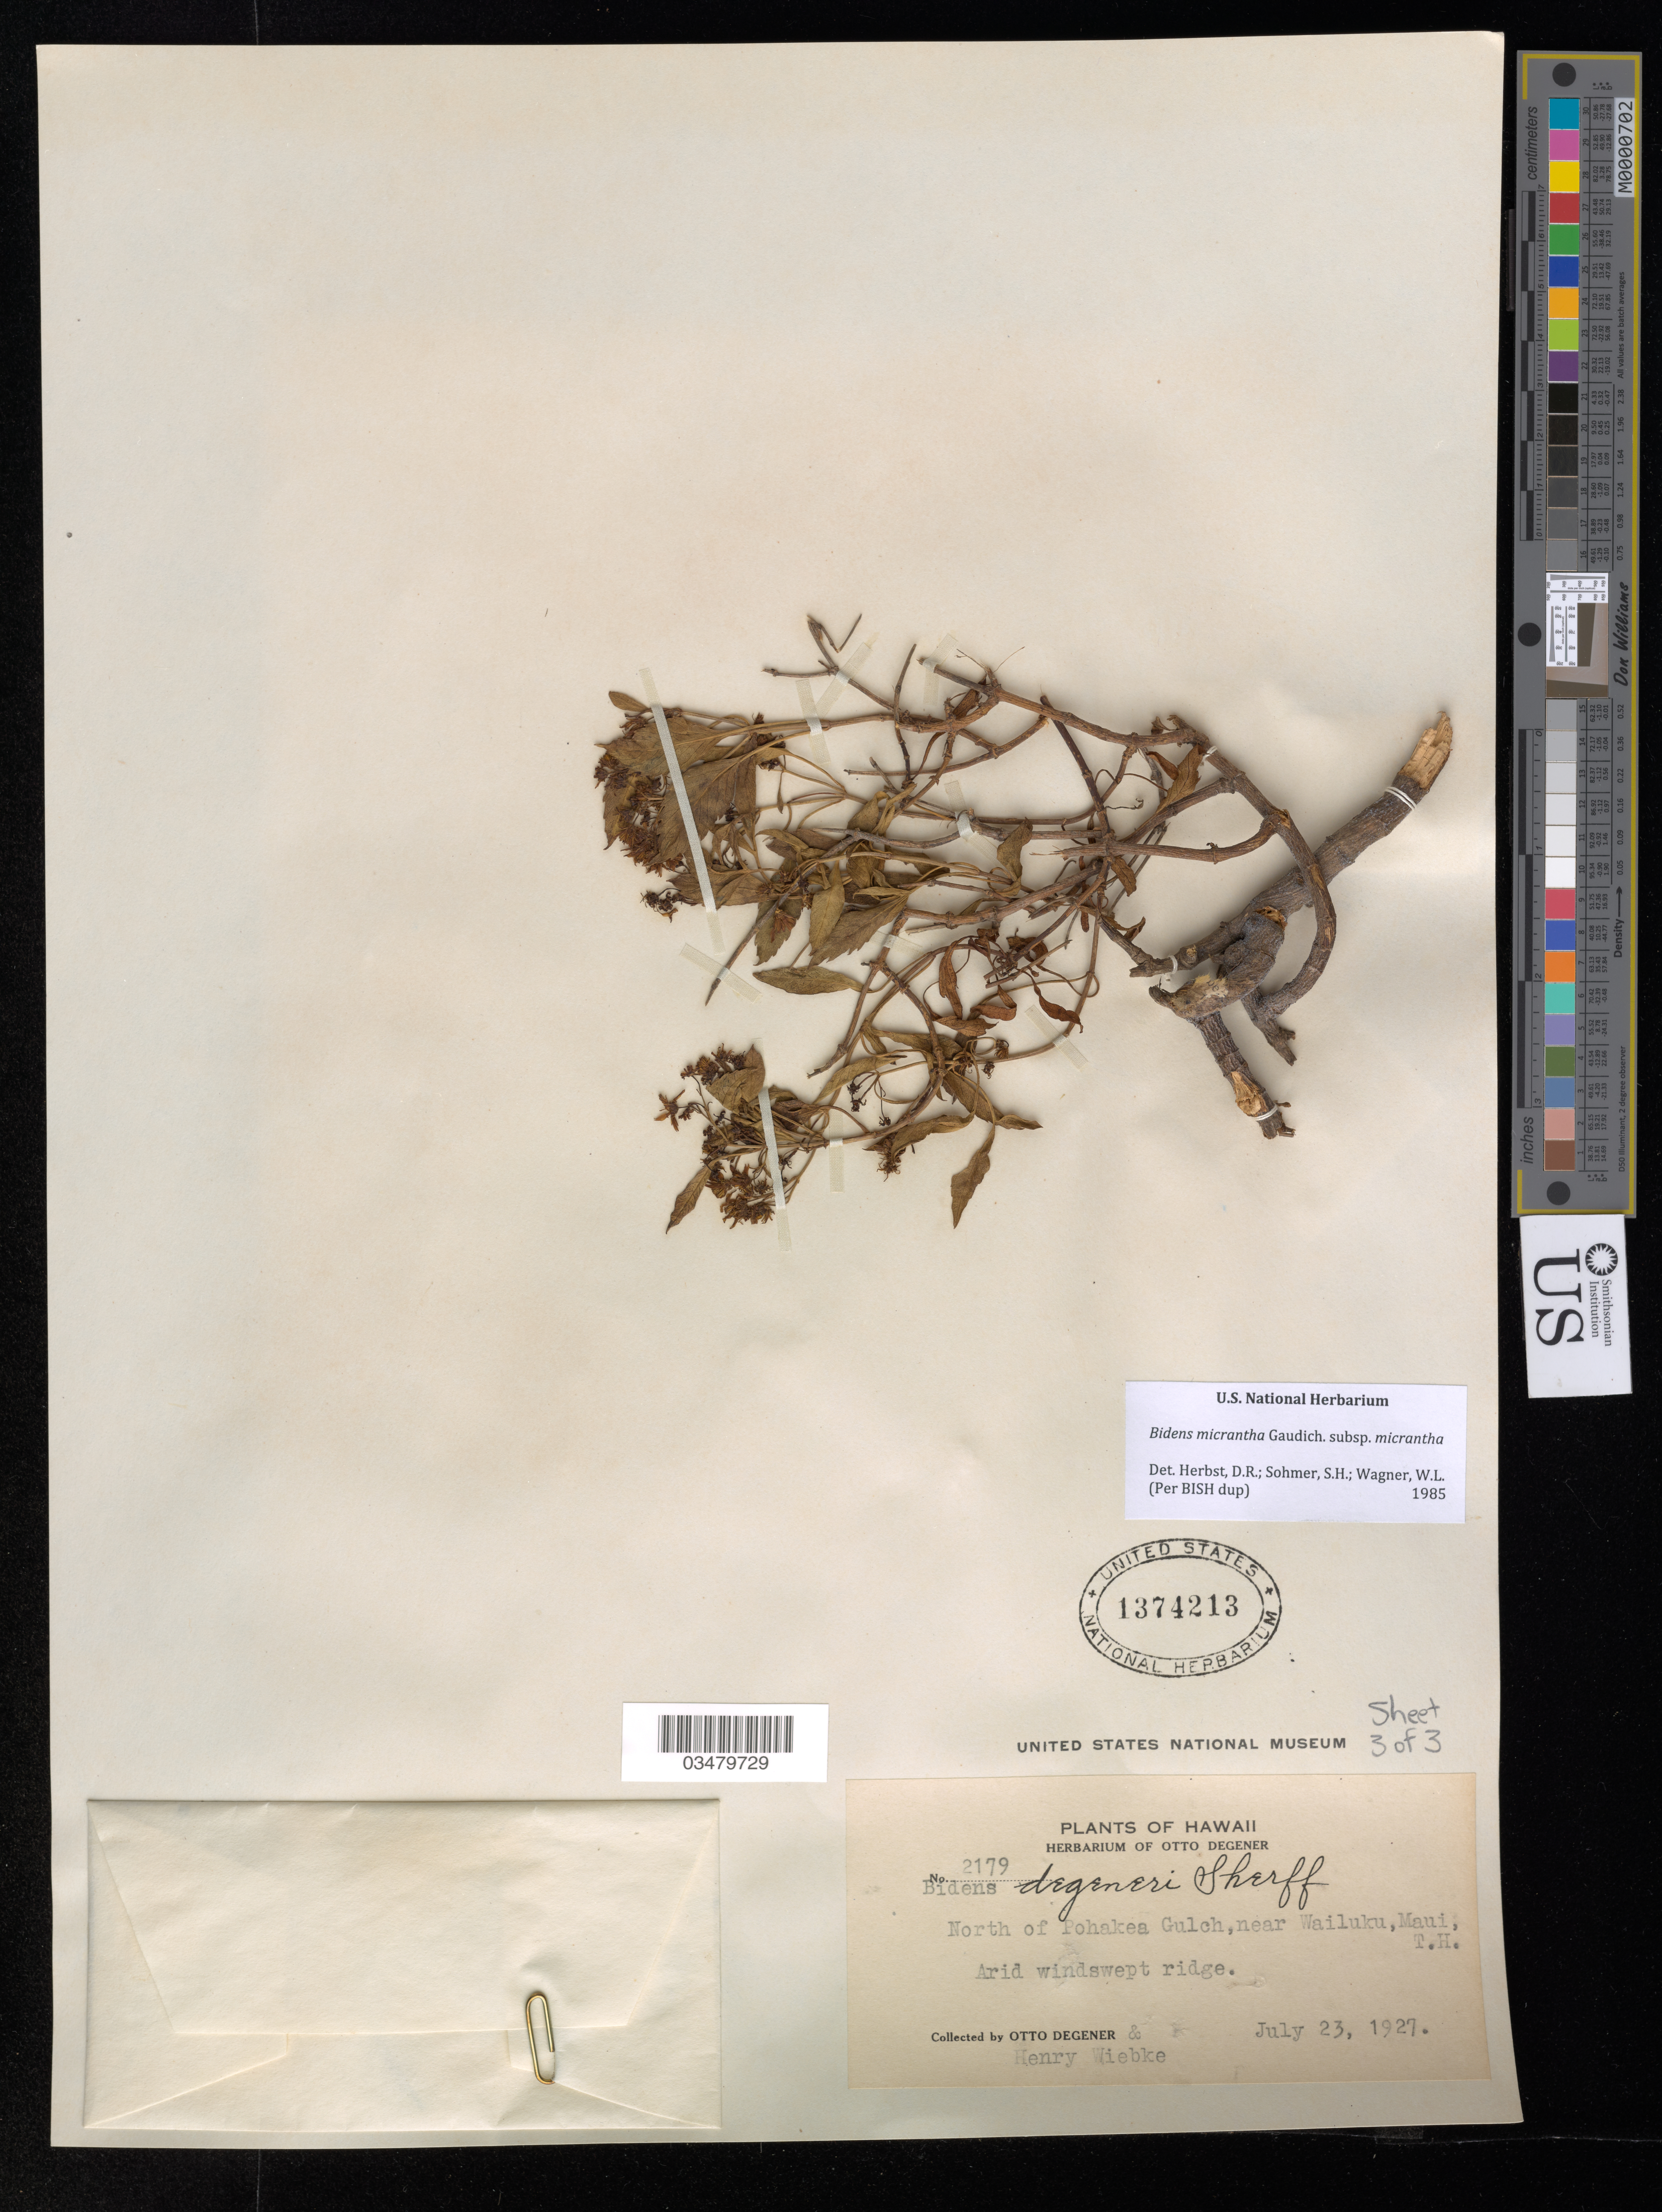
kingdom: Plantae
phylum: Tracheophyta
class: Magnoliopsida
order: Asterales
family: Asteraceae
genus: Bidens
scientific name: Bidens micrantha subsp. micrantha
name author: Gaudich. ex Cass.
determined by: Herbst, D. R.; Sohmer, S. H.; Wagner, W. L.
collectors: O. Degener & H. Wiebke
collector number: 2179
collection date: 1927-07-23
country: United States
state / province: Hawaii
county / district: Maui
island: Maui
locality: Ridge north of Pohakea Gulch, near Wailuku, Maui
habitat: Arid, windswept ridge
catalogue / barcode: US 1374213